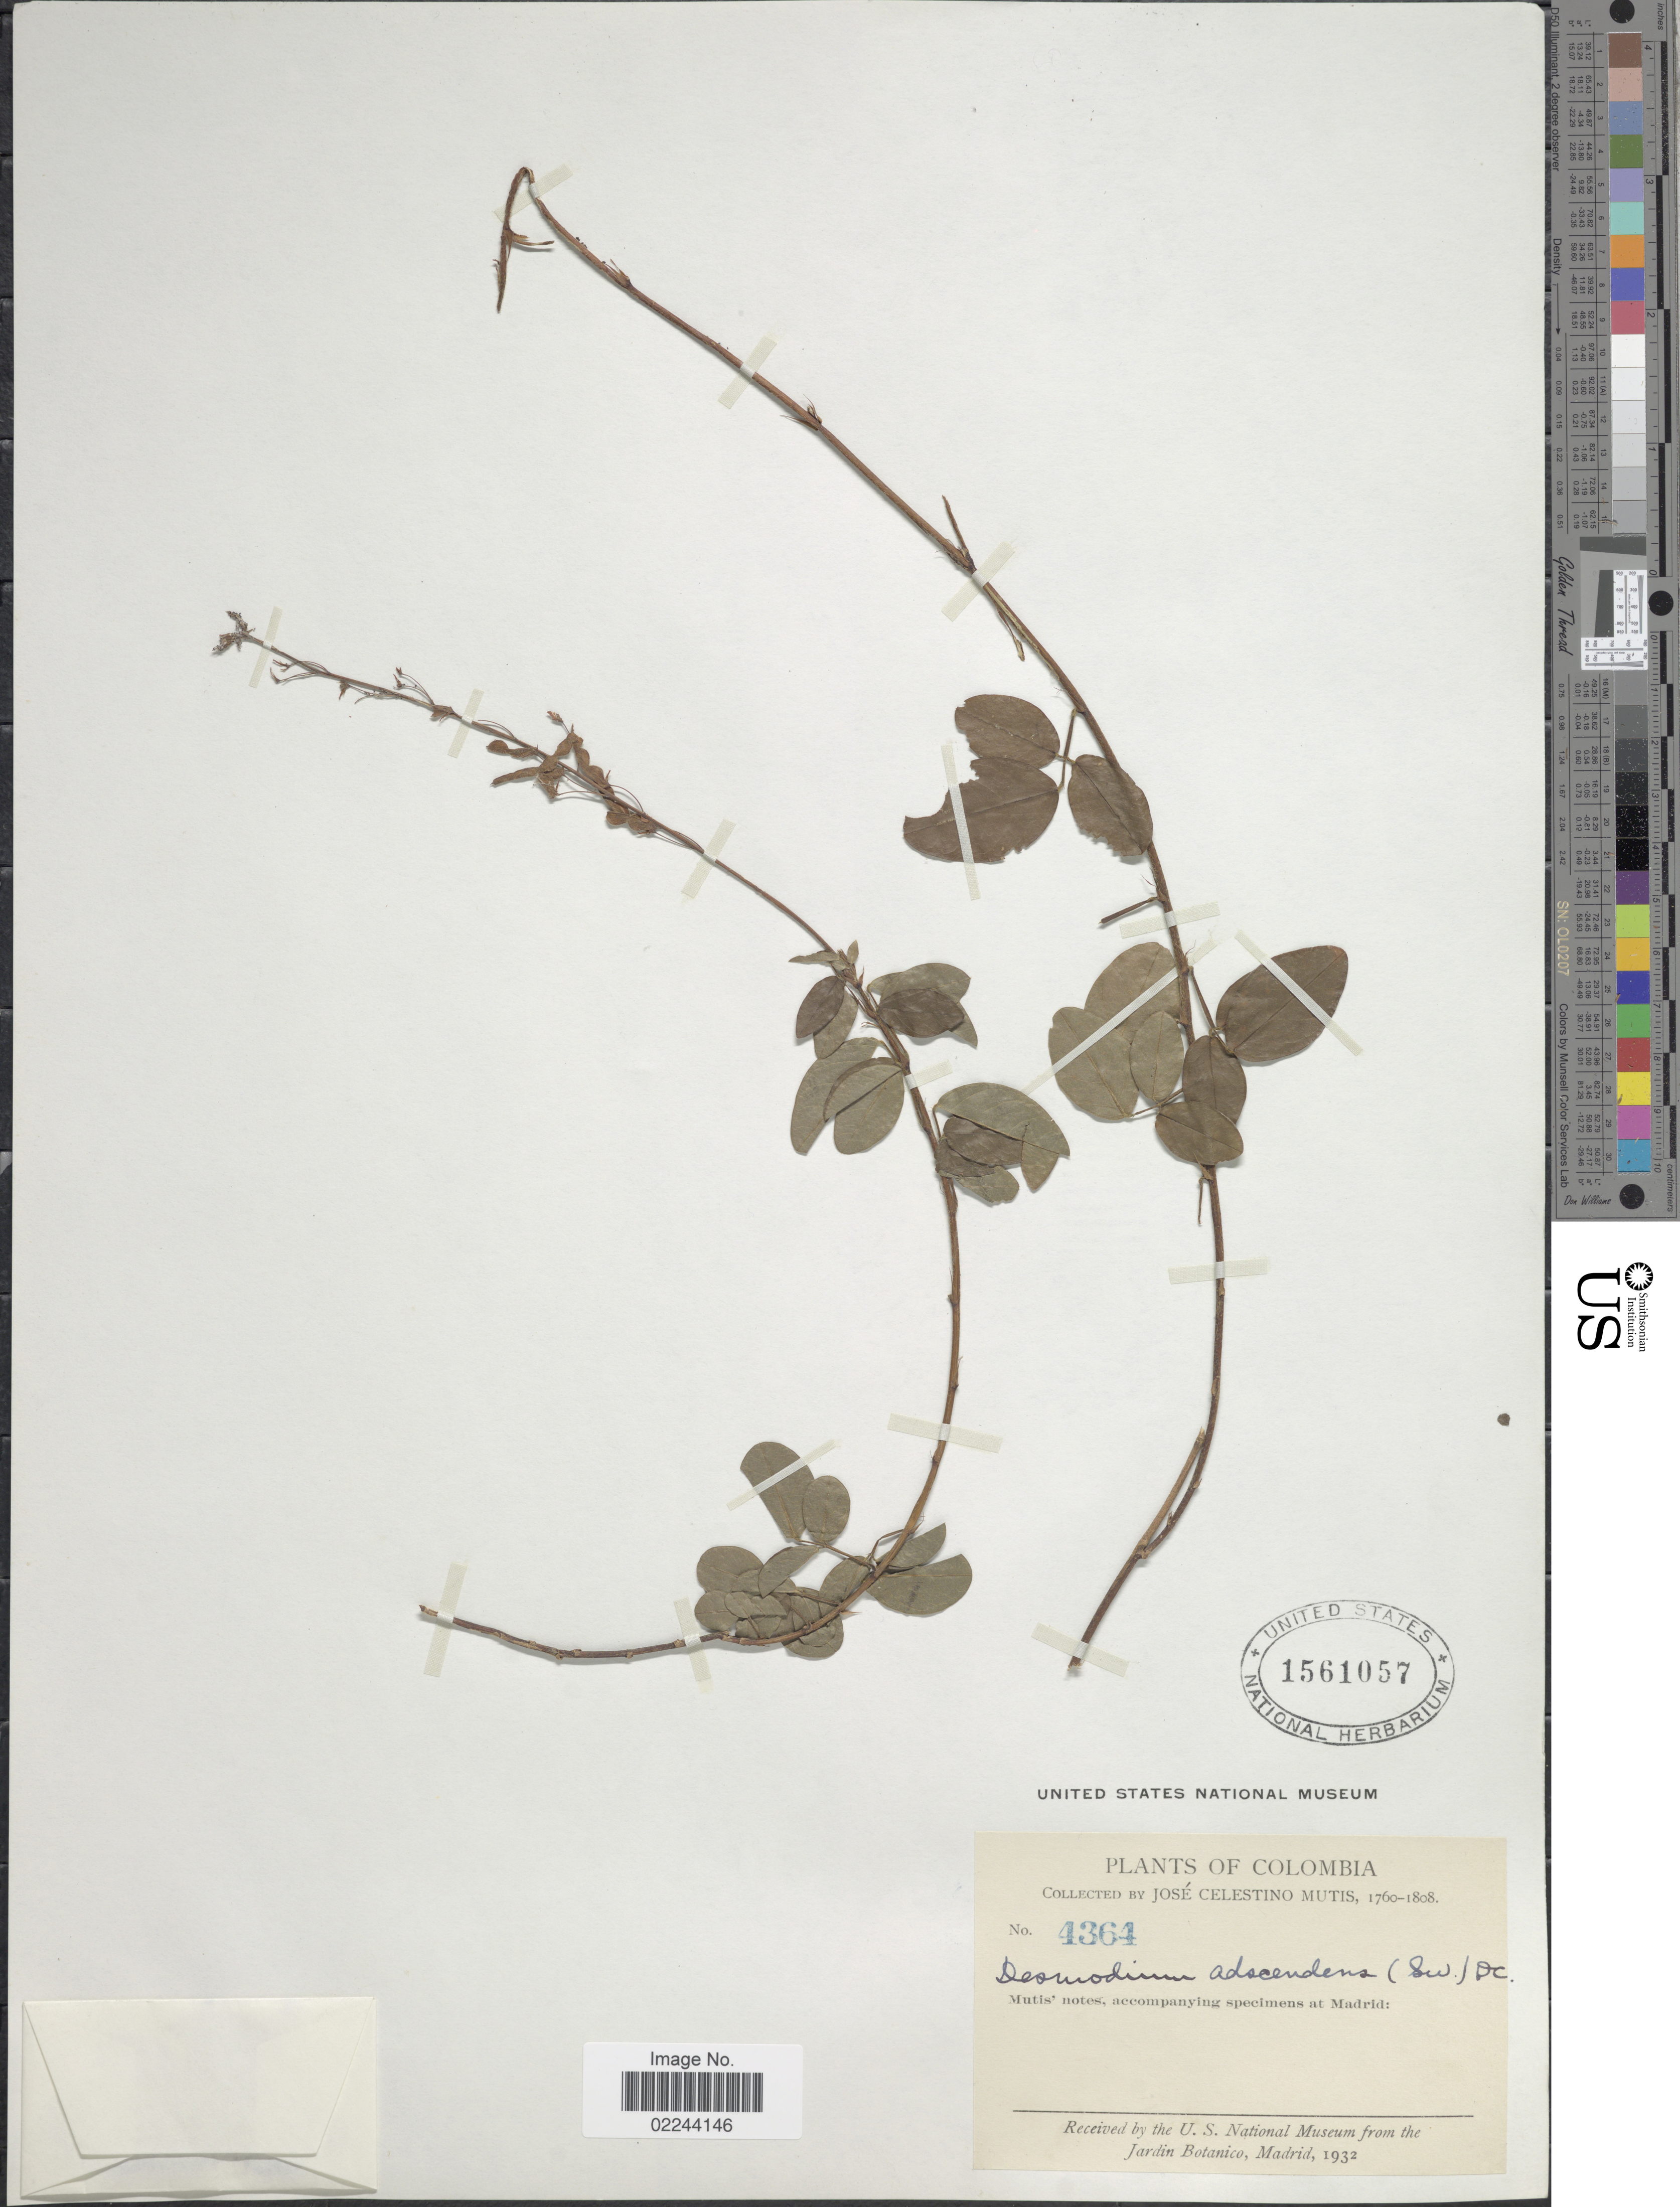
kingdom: Plantae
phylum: Tracheophyta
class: Magnoliopsida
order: Fabales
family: Fabaceae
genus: Grona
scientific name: Grona adscendens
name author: (Sw.) H. Ohashi & K. Ohashi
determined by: Strong, Mark T., (BOT), Smithsonian Institution - National Museum of Natural History (UNITED STATES)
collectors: J. C. B. Mutis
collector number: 4364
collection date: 1760/1808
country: Colombia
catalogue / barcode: US 1561057